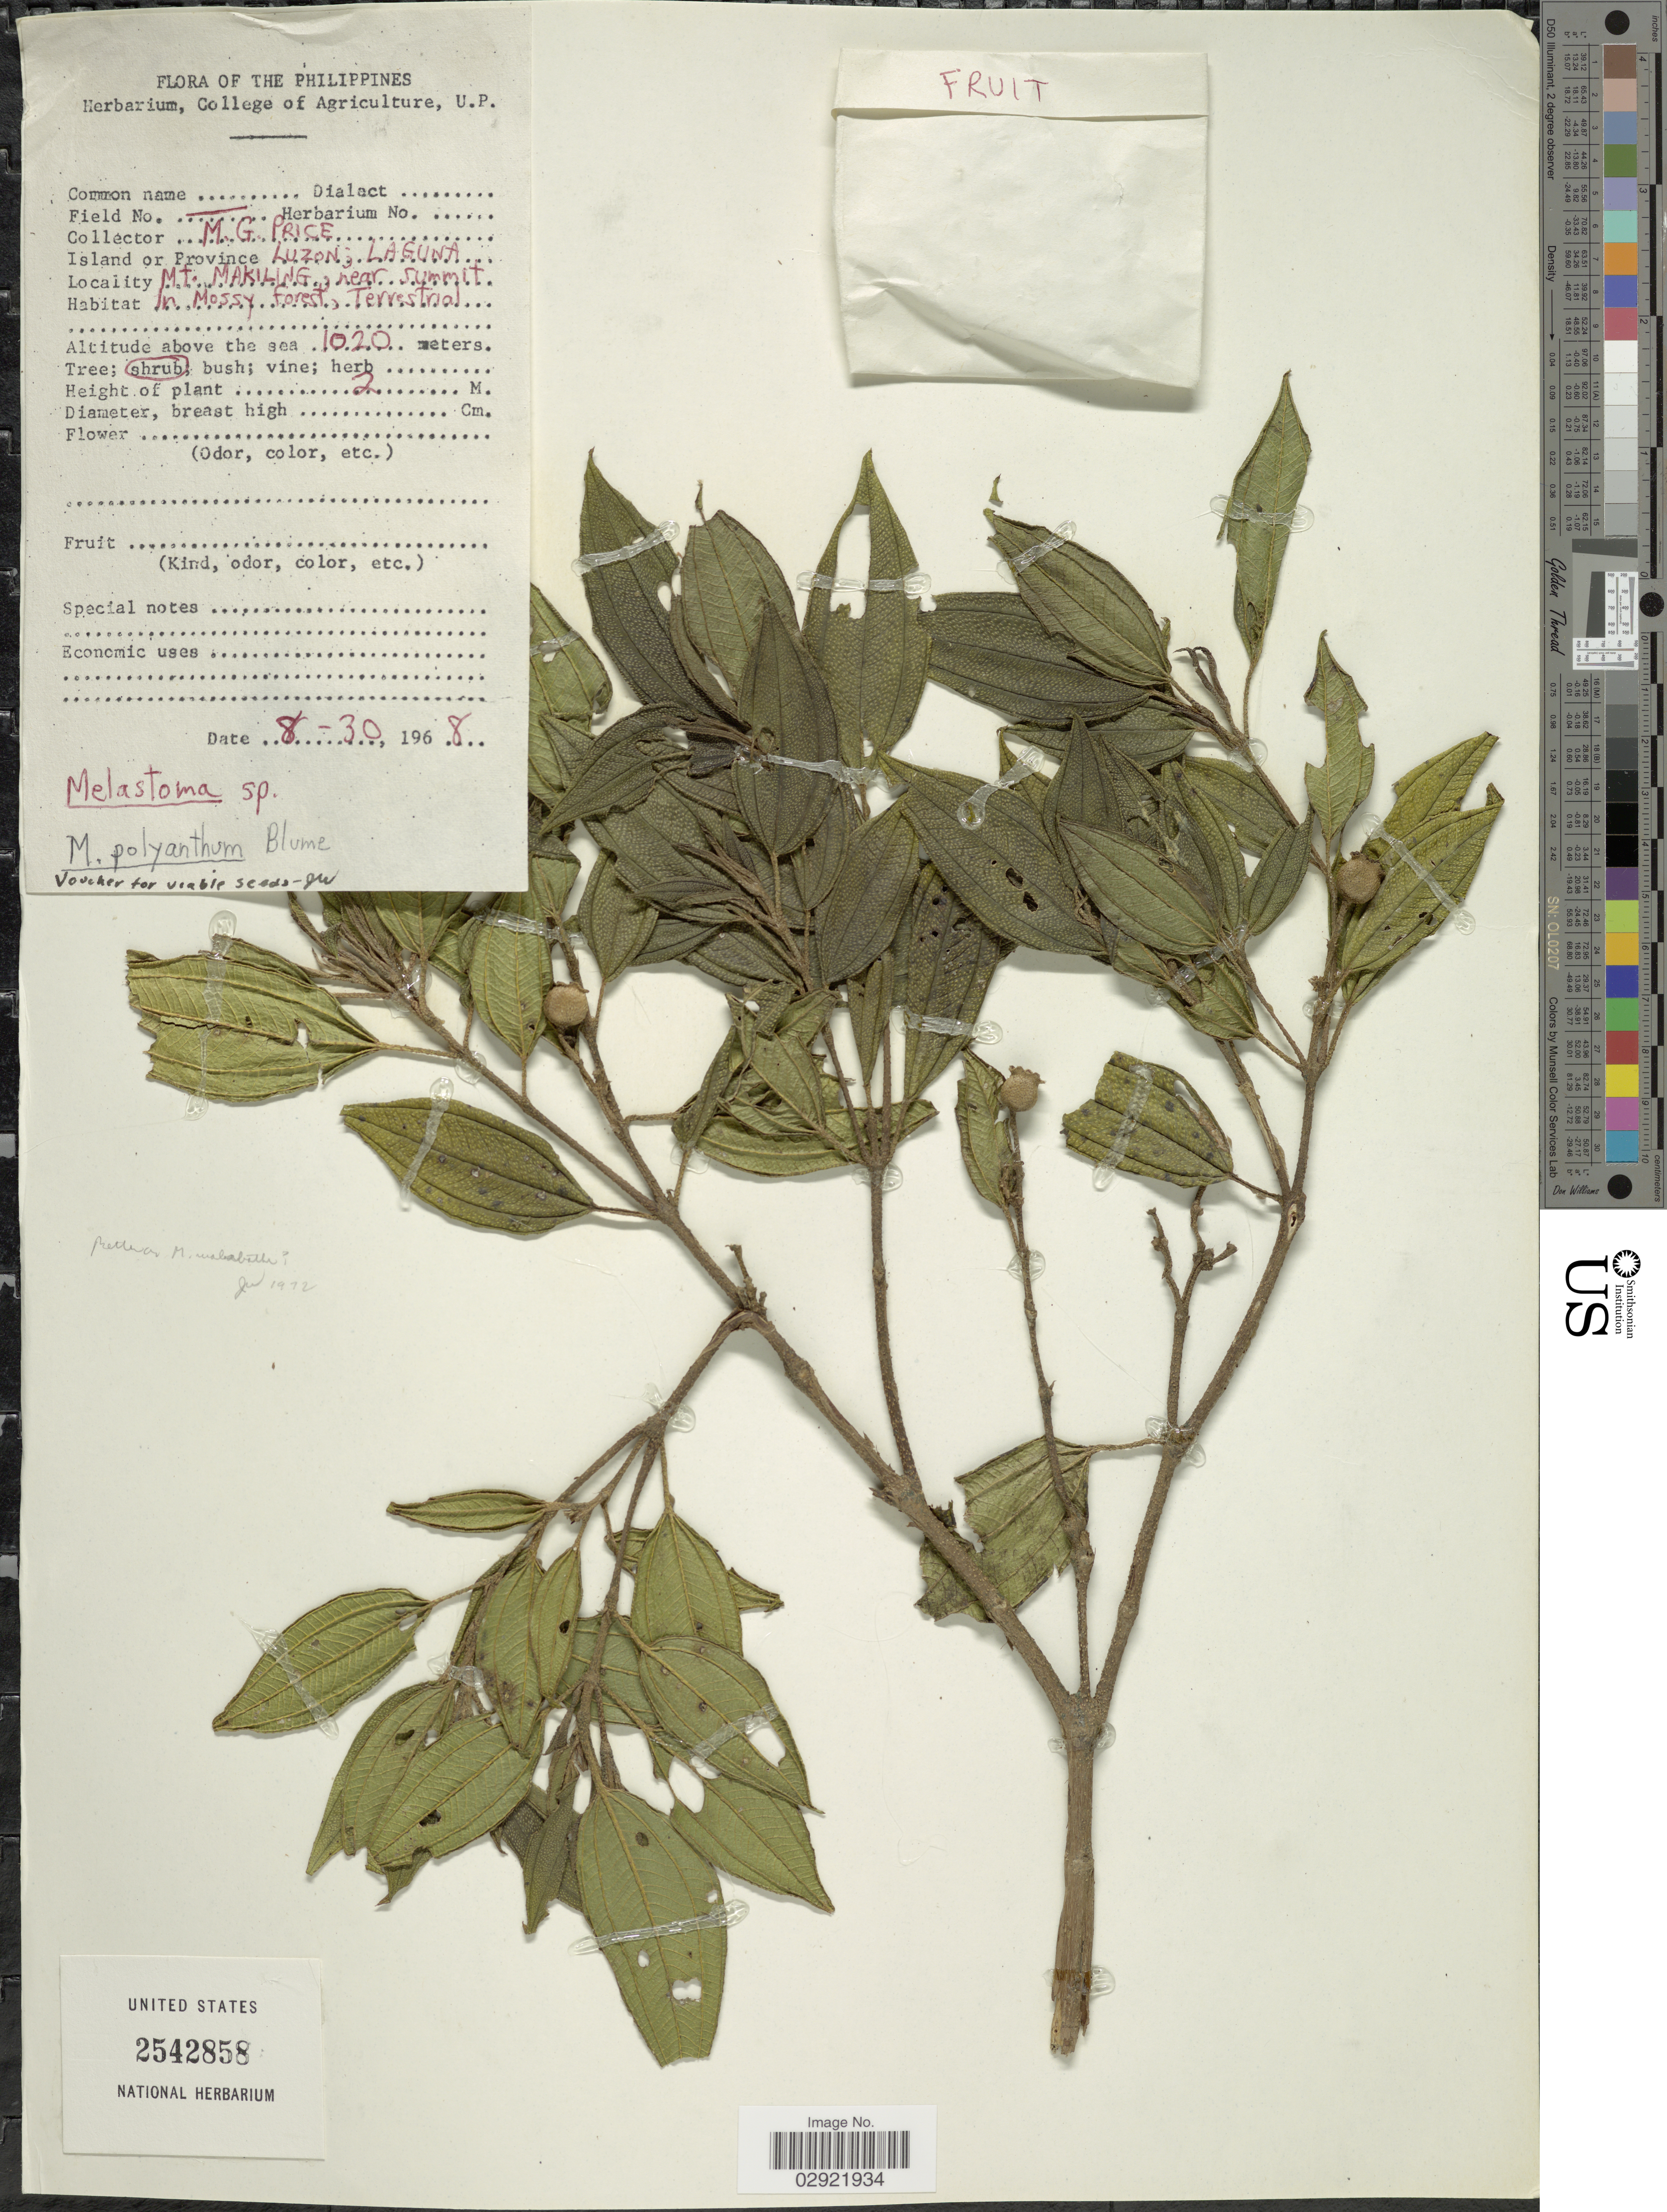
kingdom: Plantae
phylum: Tracheophyta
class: Magnoliopsida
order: Myrtales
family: Melastomataceae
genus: Melastoma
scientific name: Melastoma malabathricum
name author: L.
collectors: M. G. Price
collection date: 1968-08-30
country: Philippines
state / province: Calabarzon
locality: Luzon, Laguna. Mt. Makiling, near summit.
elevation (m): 1020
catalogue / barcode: US 2542858